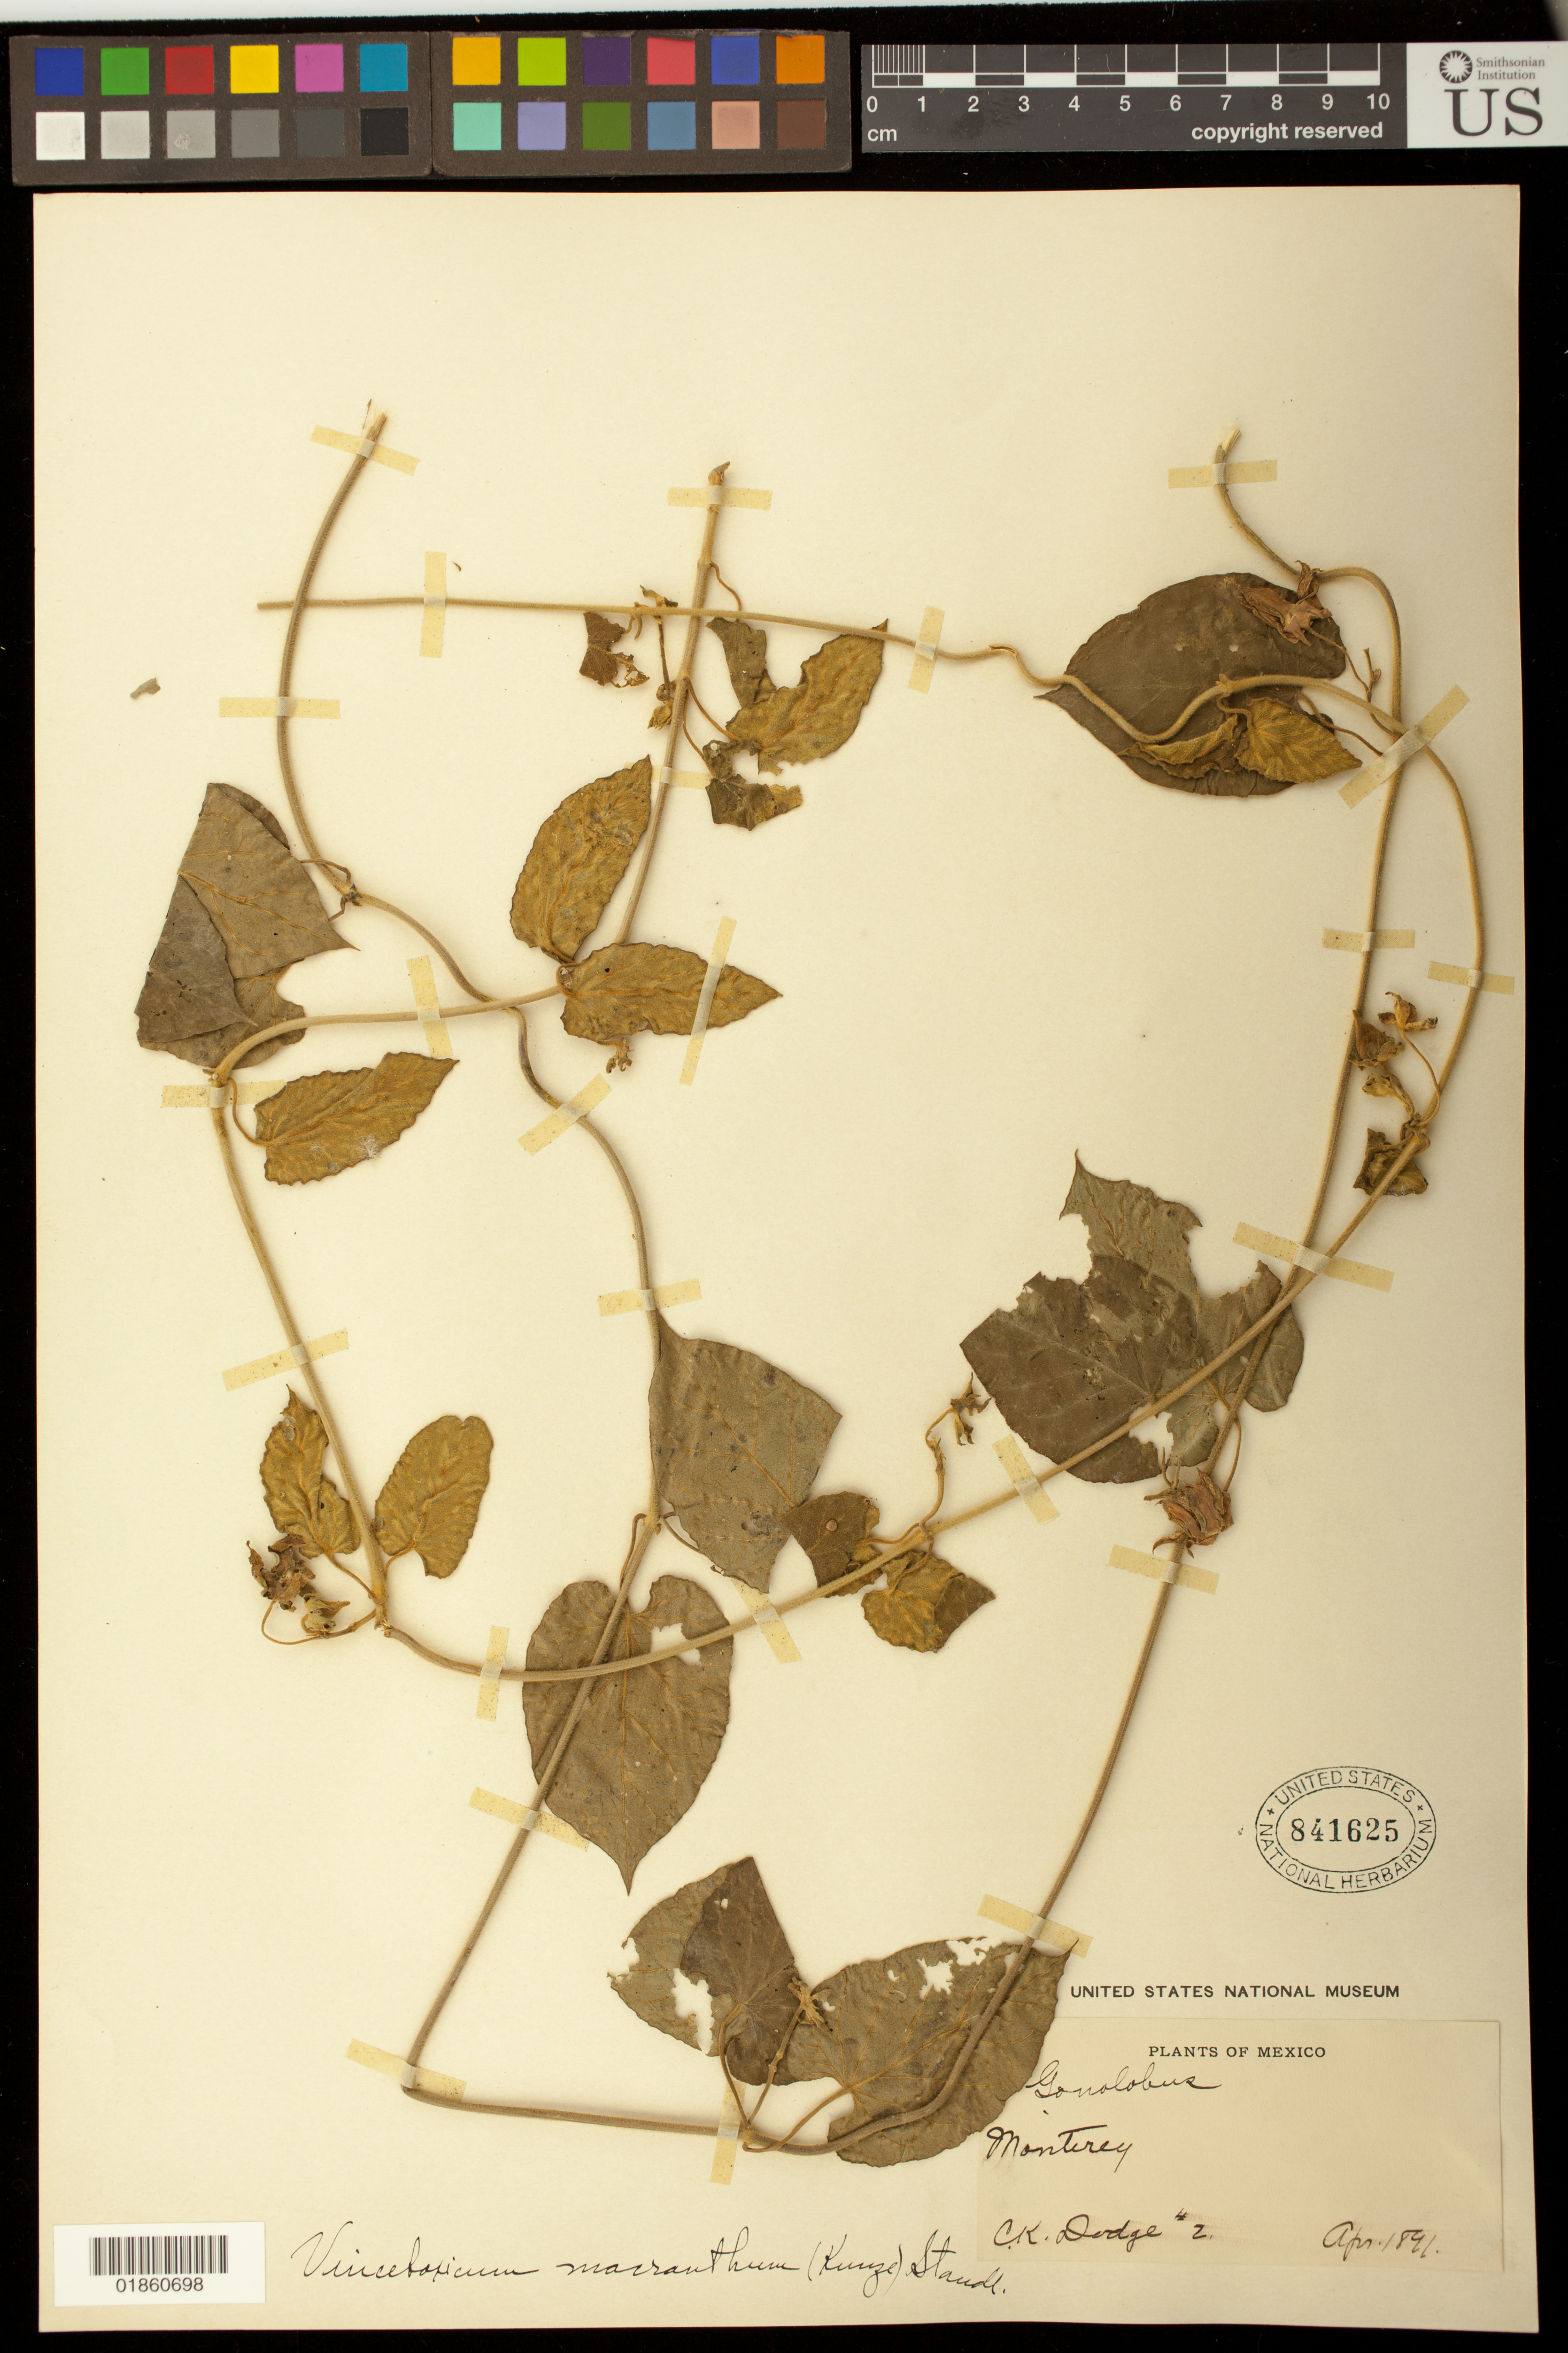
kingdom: Plantae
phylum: Tracheophyta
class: Magnoliopsida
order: Gentianales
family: Apocynaceae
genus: Gonolobus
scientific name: Gonolobus macranthus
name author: Kunze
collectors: C. K. Dodge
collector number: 2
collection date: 1891-04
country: Mexico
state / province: Nuevo León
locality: Monterey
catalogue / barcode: US 841625